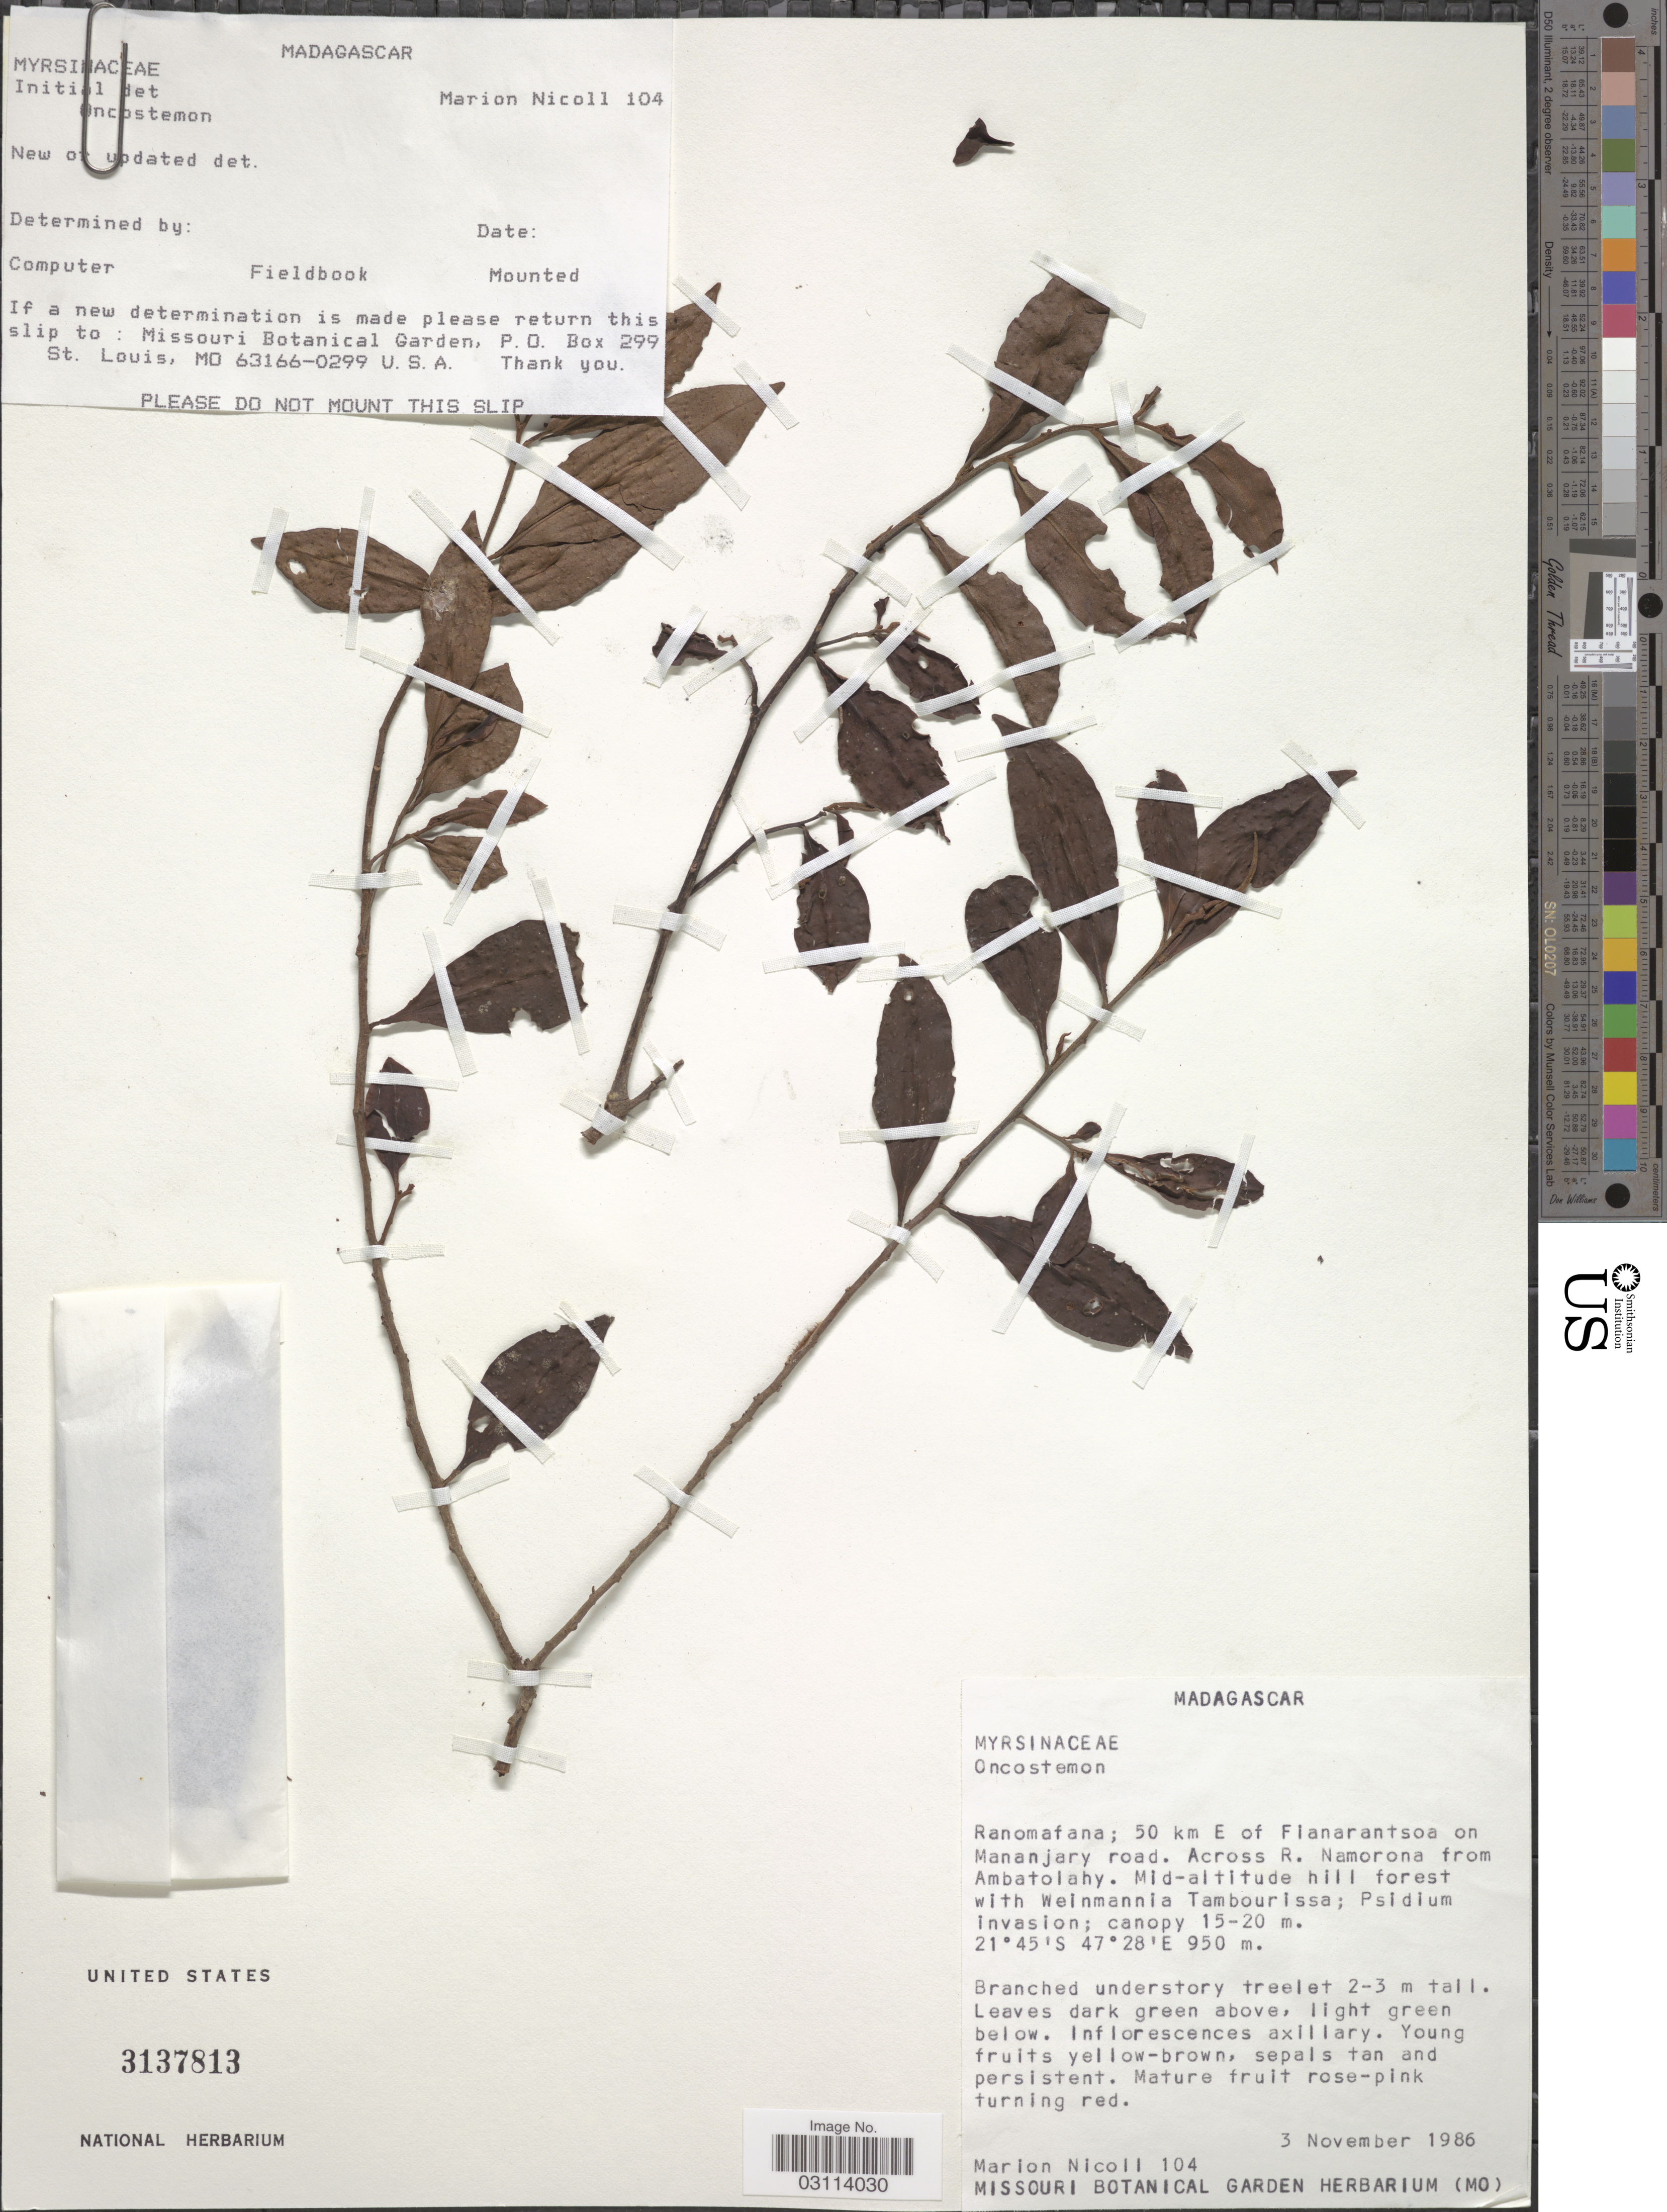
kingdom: Plantae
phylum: Tracheophyta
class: Magnoliopsida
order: Ericales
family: Primulaceae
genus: Oncostemon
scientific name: Oncostemon sp.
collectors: M. F. Nicoll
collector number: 104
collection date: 1986-11-03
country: Madagascar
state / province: Vatovavy Fitovinany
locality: Ranomafana; 50 km E of Fianarantsoa on Mananjary road. Across R. Namorona from Ambatolahy.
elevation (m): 950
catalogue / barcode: US 3137813